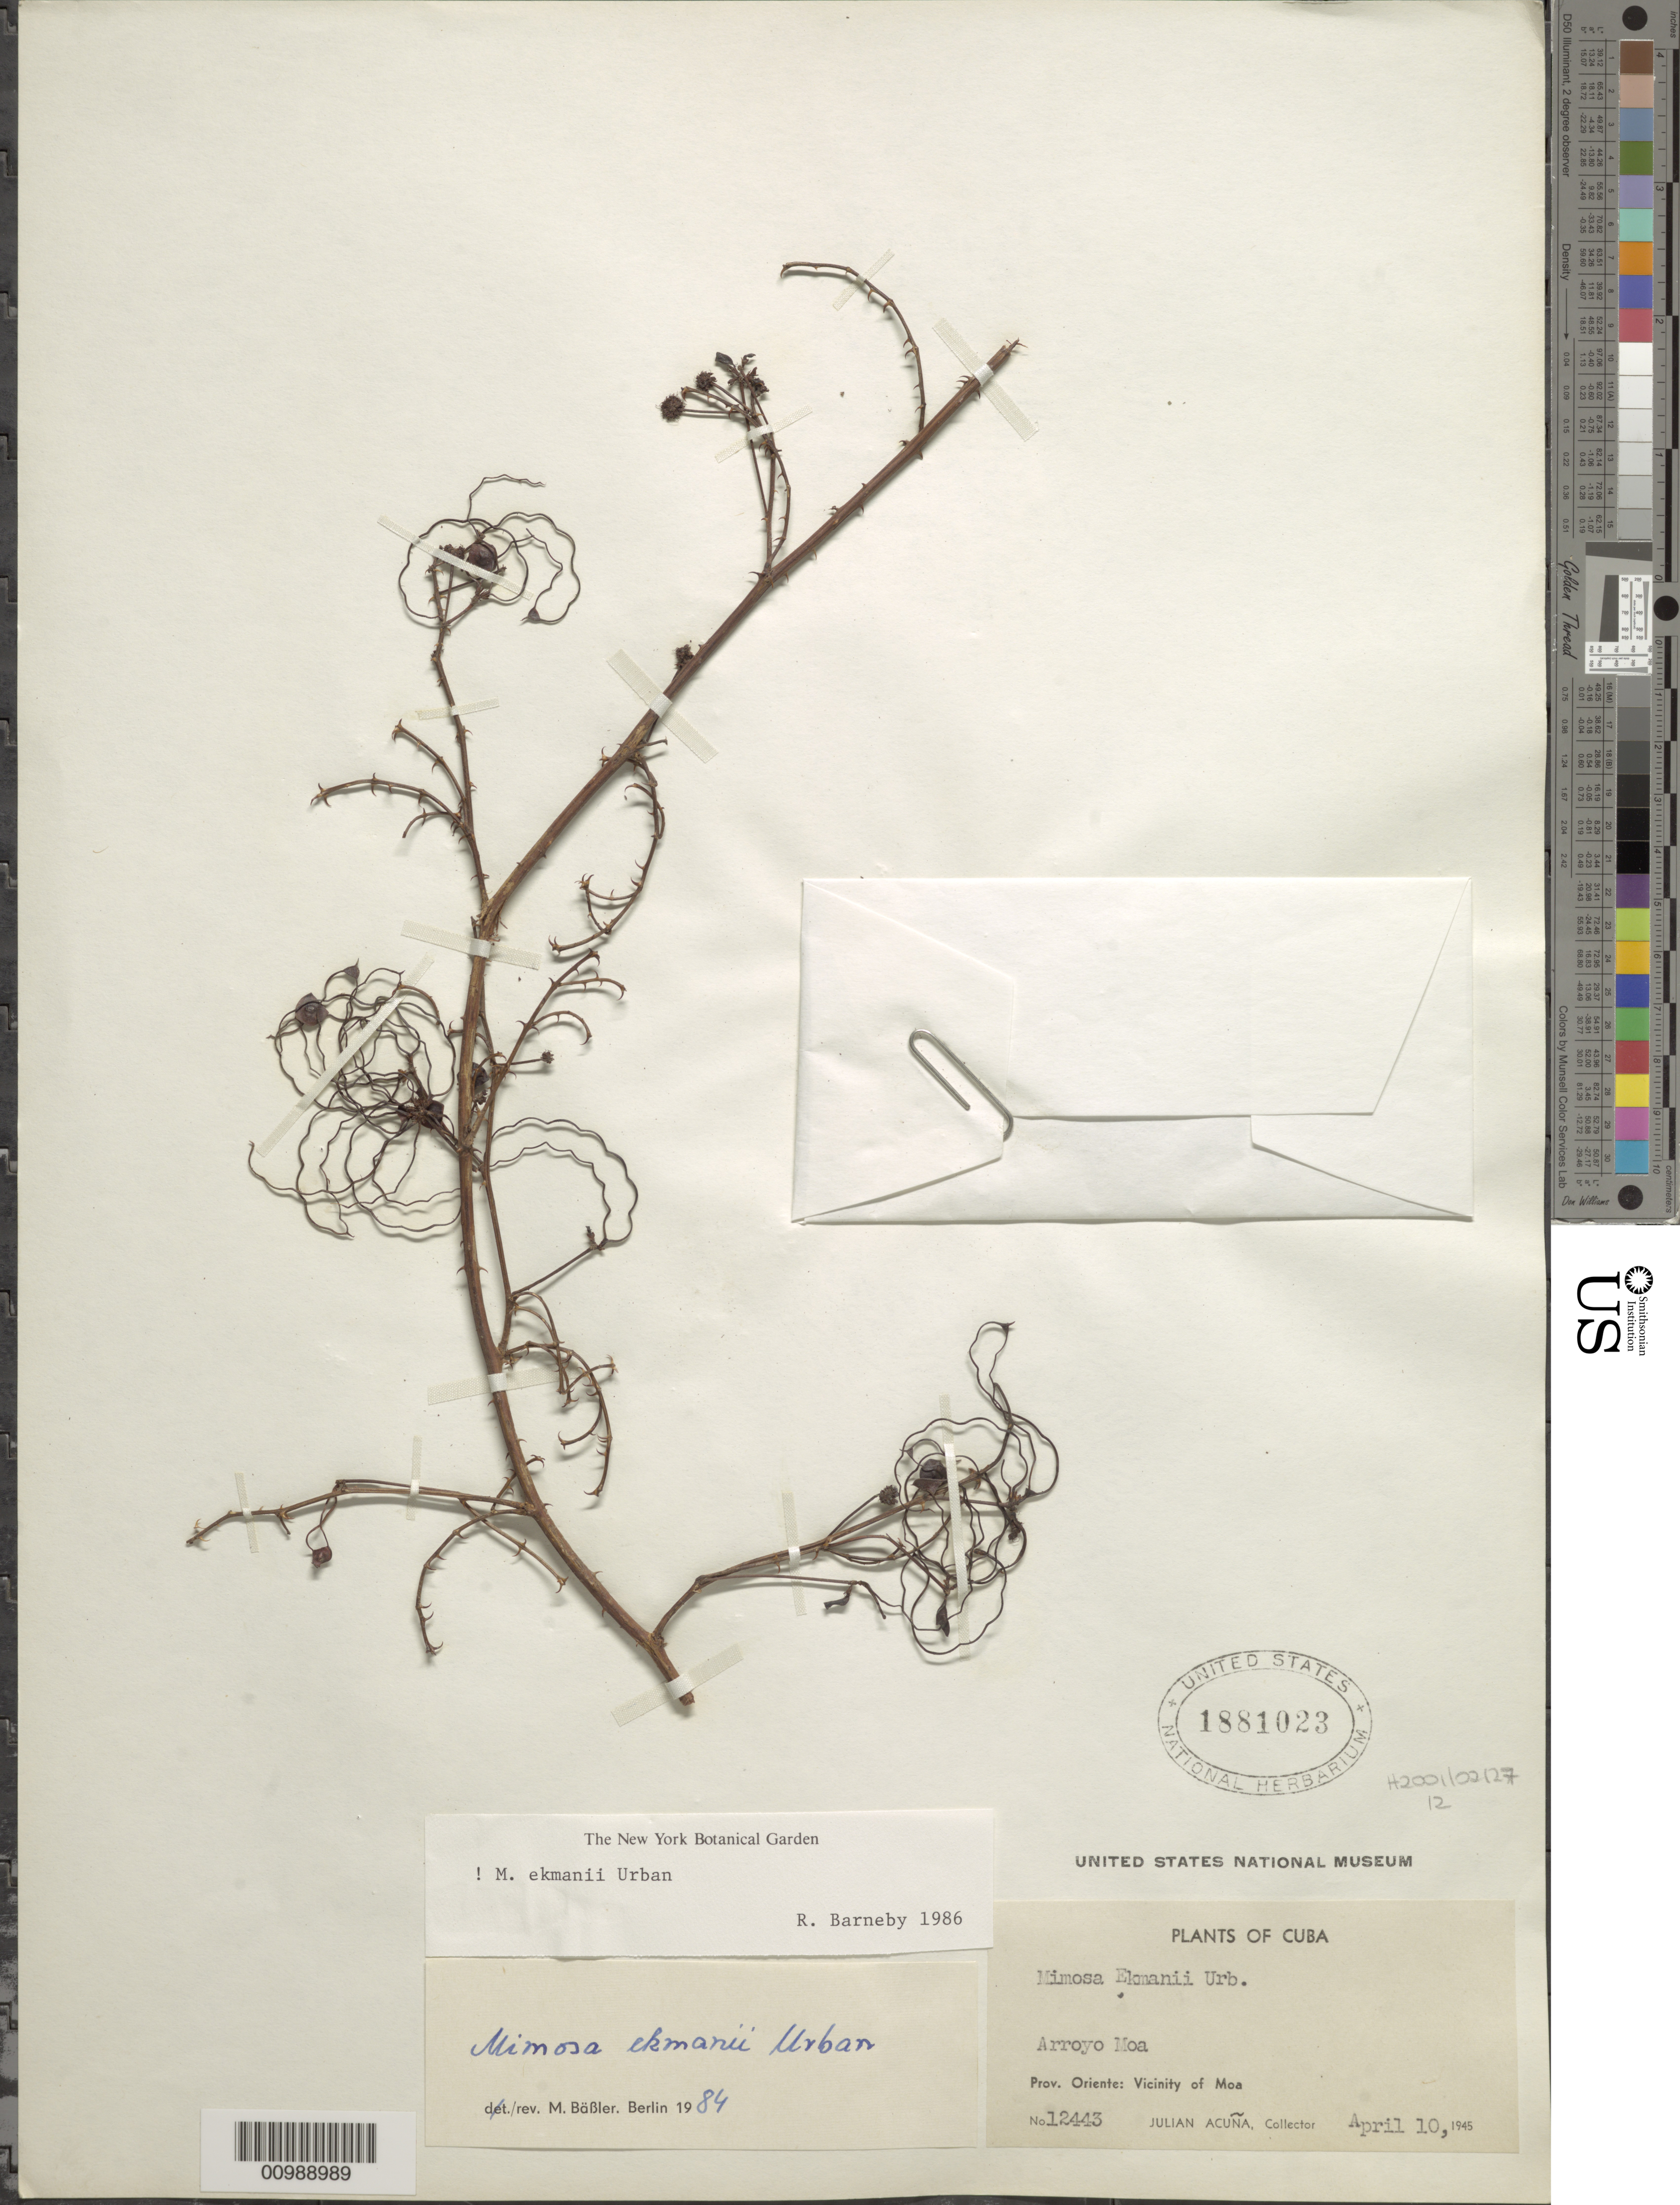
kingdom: Plantae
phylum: Tracheophyta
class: Magnoliopsida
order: Fabales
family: Fabaceae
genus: Mimosa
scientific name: Mimosa ekmanii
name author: Urb.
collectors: J. Acuña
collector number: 12443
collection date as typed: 10 Apr 1945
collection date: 1945-04-10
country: Cuba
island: Cuba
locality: Vicinity of Moa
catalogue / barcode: US 1881023